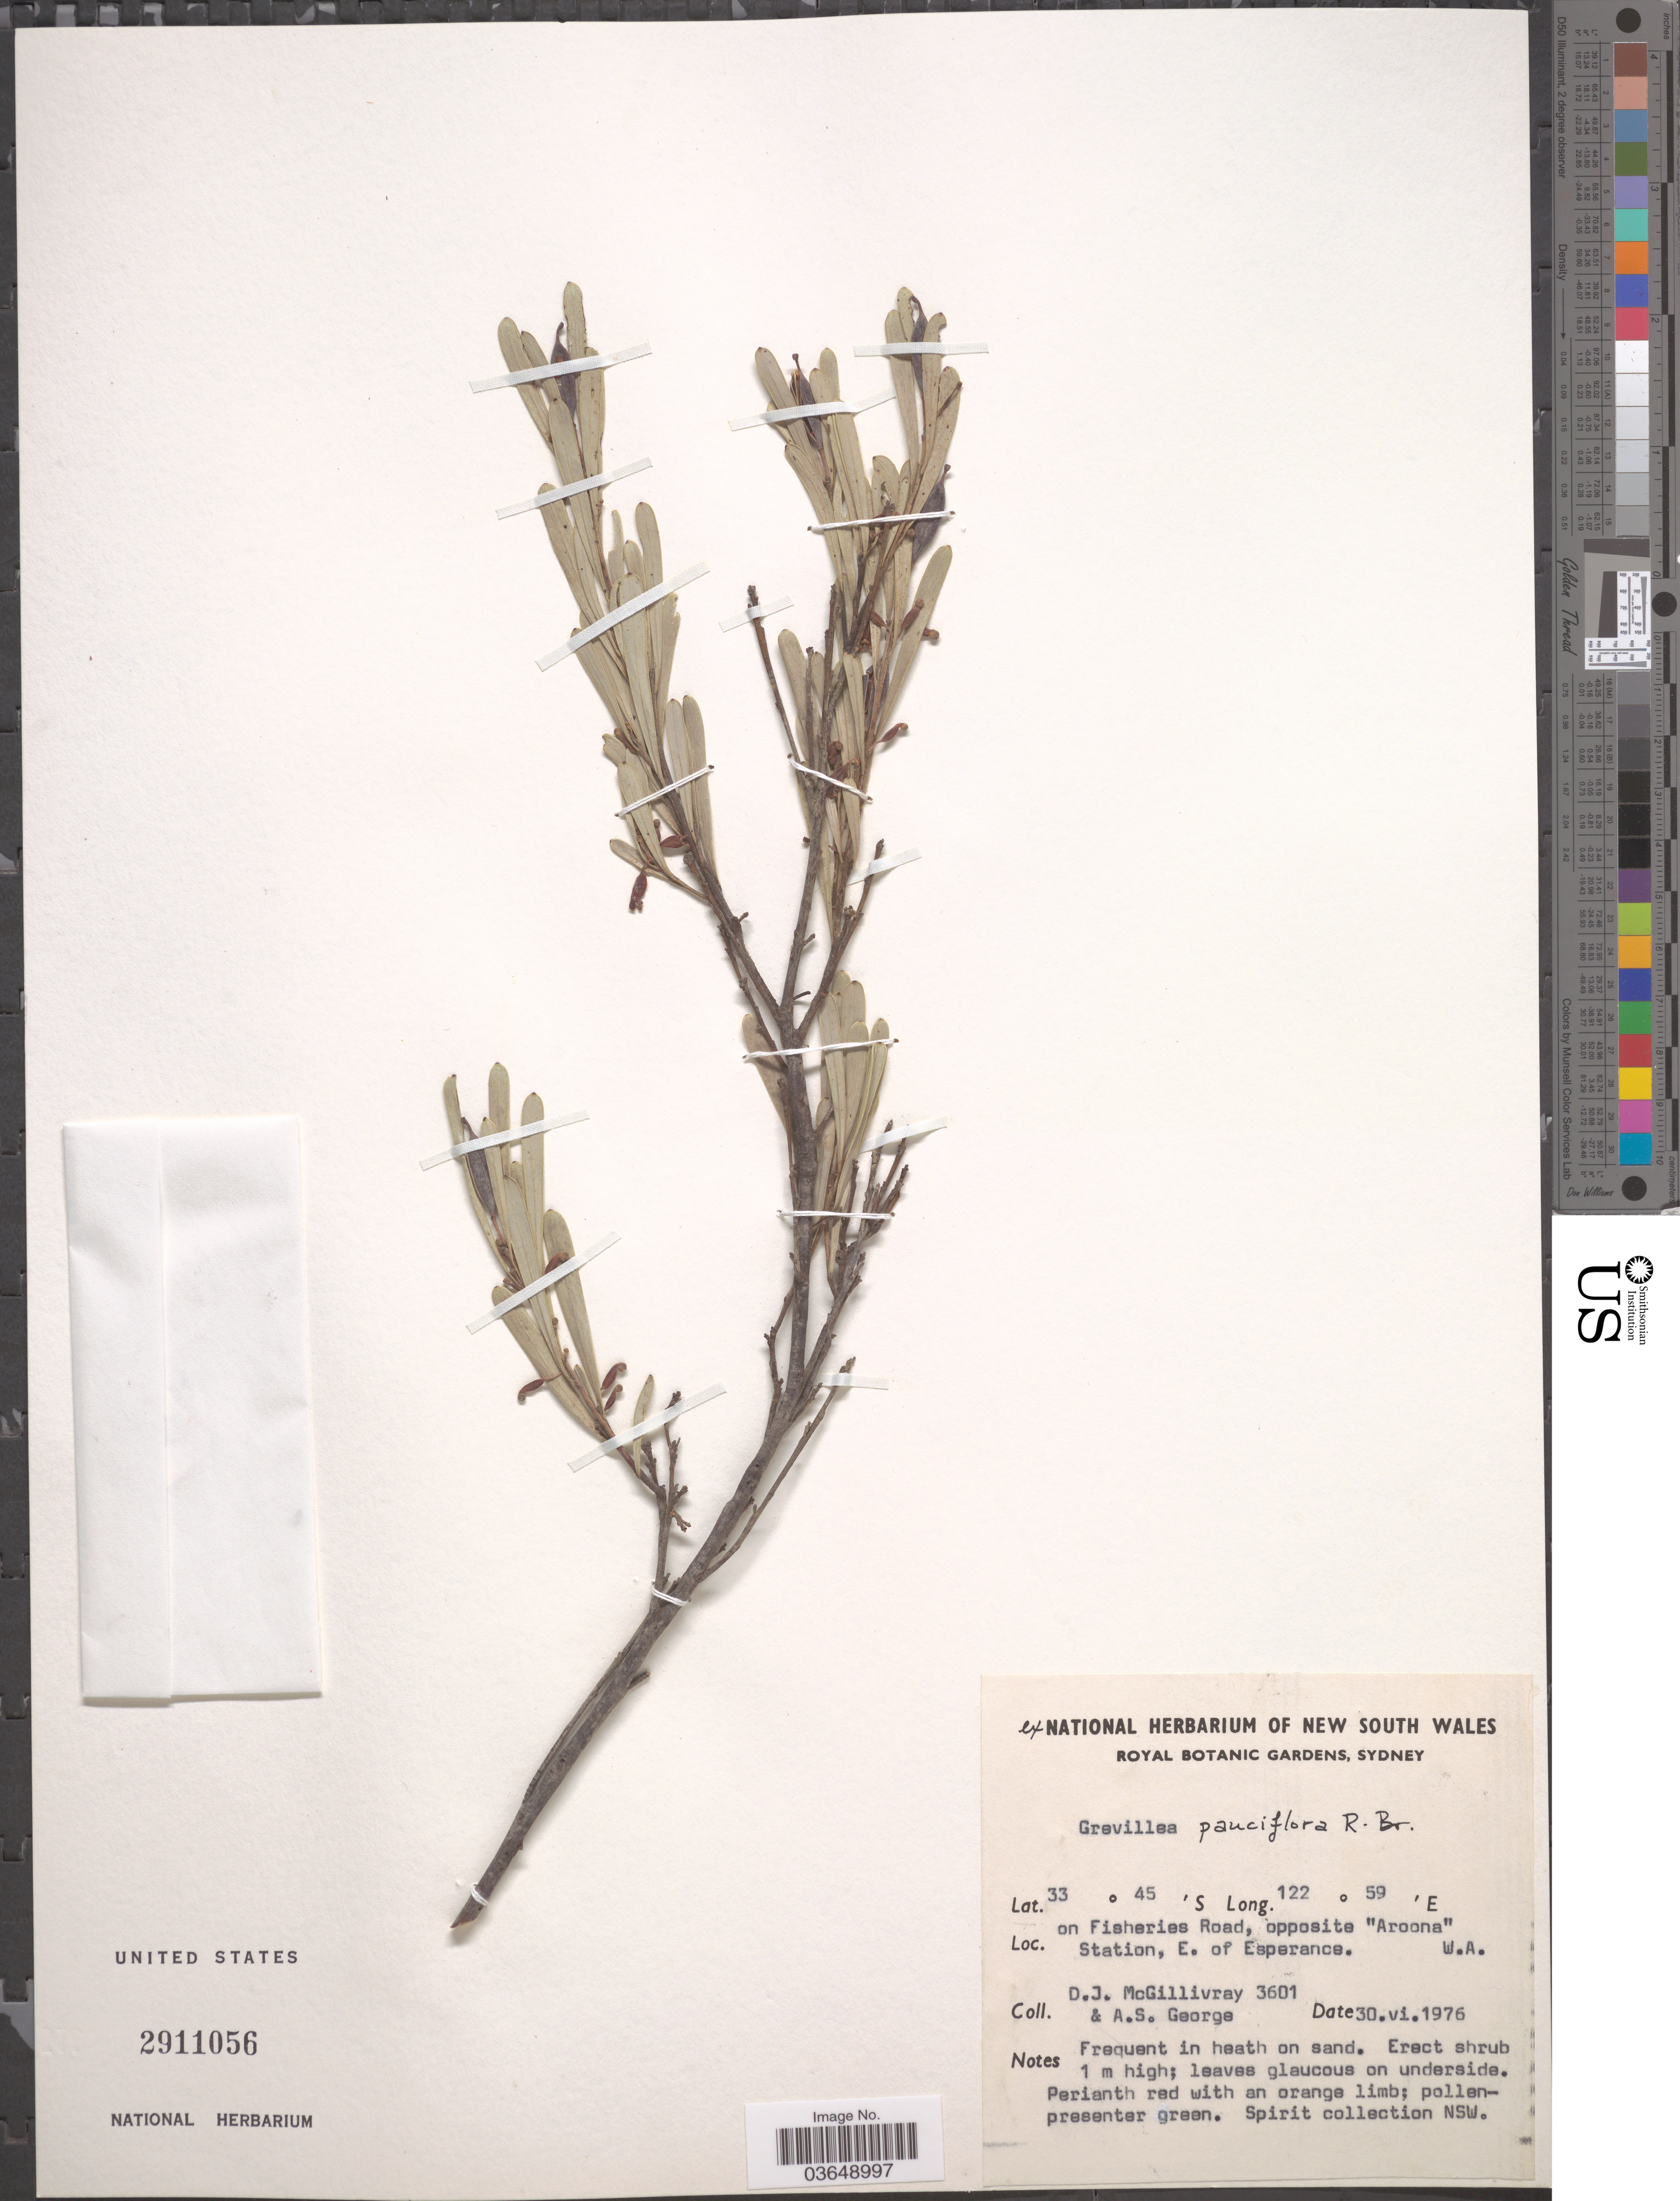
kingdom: Plantae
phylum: Tracheophyta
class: Magnoliopsida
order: Proteales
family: Proteaceae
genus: Grevillea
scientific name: Grevillea pauciflora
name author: R. Br.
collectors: D. J. McGillivray & A. S. George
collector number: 3601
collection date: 1976-06-30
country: Australia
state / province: Western Australia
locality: On fisheries Road, opposite "Aroona" Station, E. of Esperance.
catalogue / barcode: US 2911056